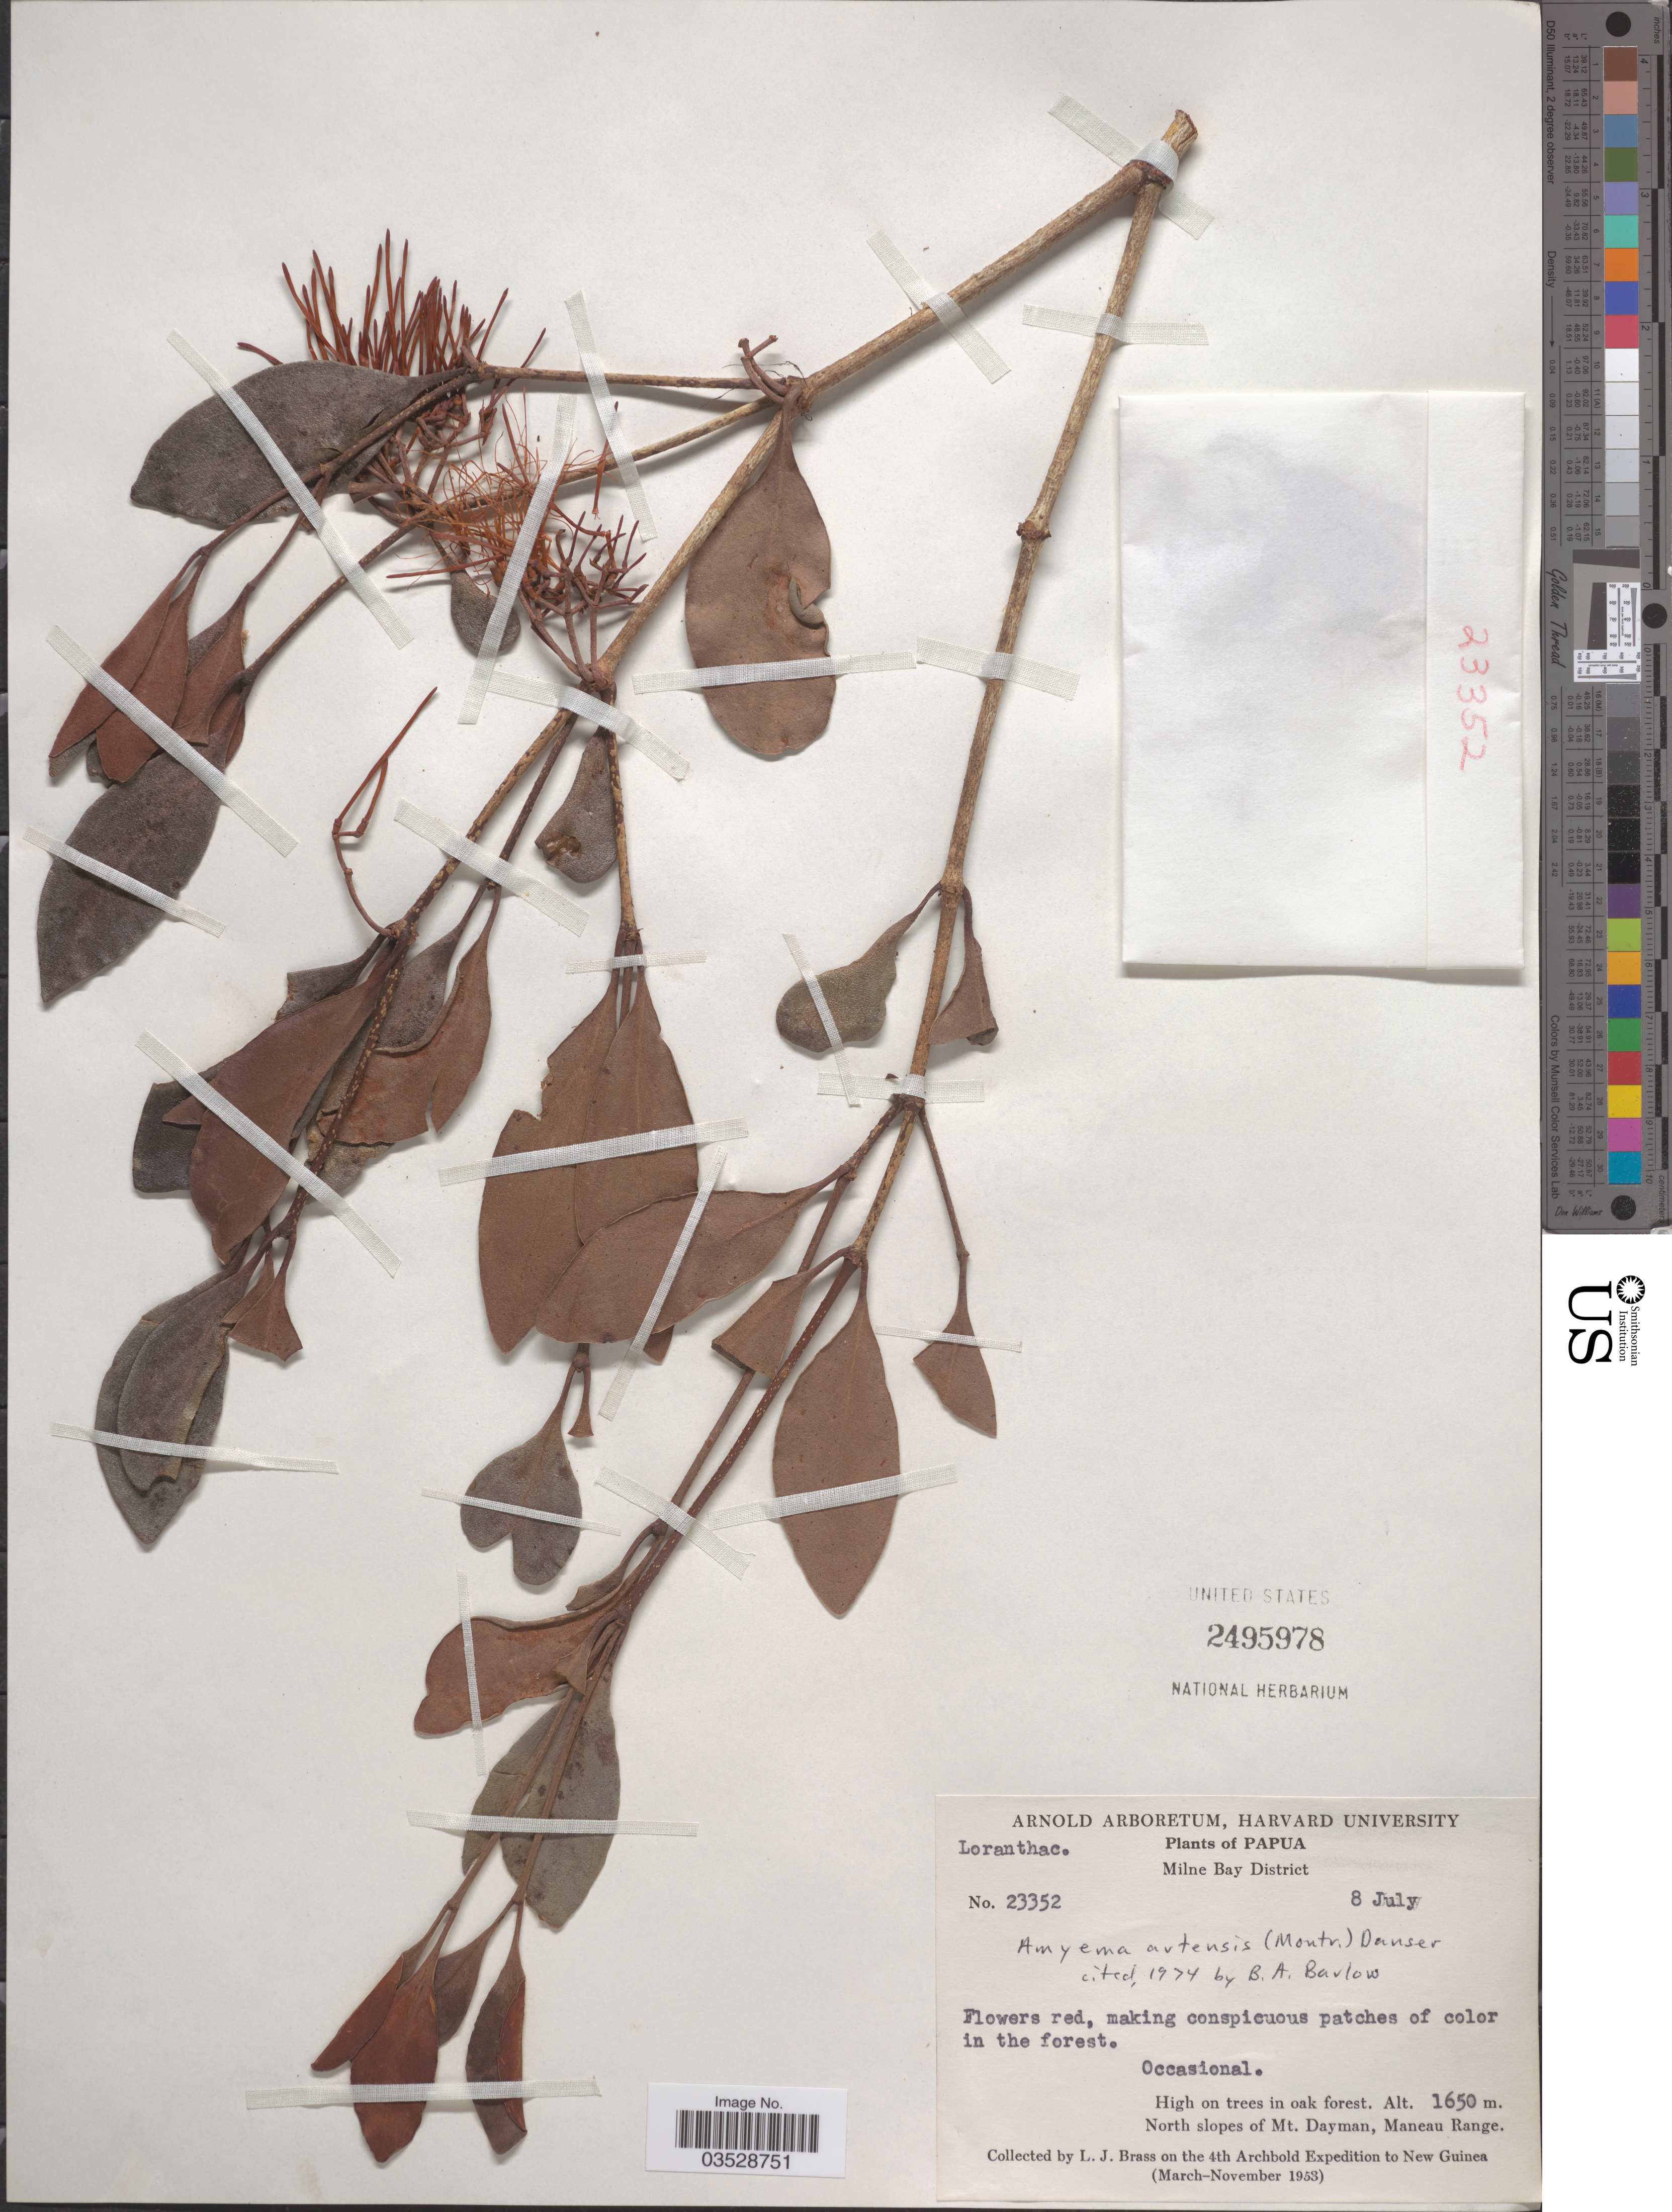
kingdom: Plantae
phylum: Tracheophyta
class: Magnoliopsida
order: Santalales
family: Loranthaceae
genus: Amyema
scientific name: Amyema artensis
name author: Danser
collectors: L. J. Brass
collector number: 23352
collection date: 1953-07-08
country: Papua New Guinea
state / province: Milne Bay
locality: New Guinea. Milne Bay District. North slopes of Mt. Dayman, Maneau Range.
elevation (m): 1650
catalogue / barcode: US 2495978